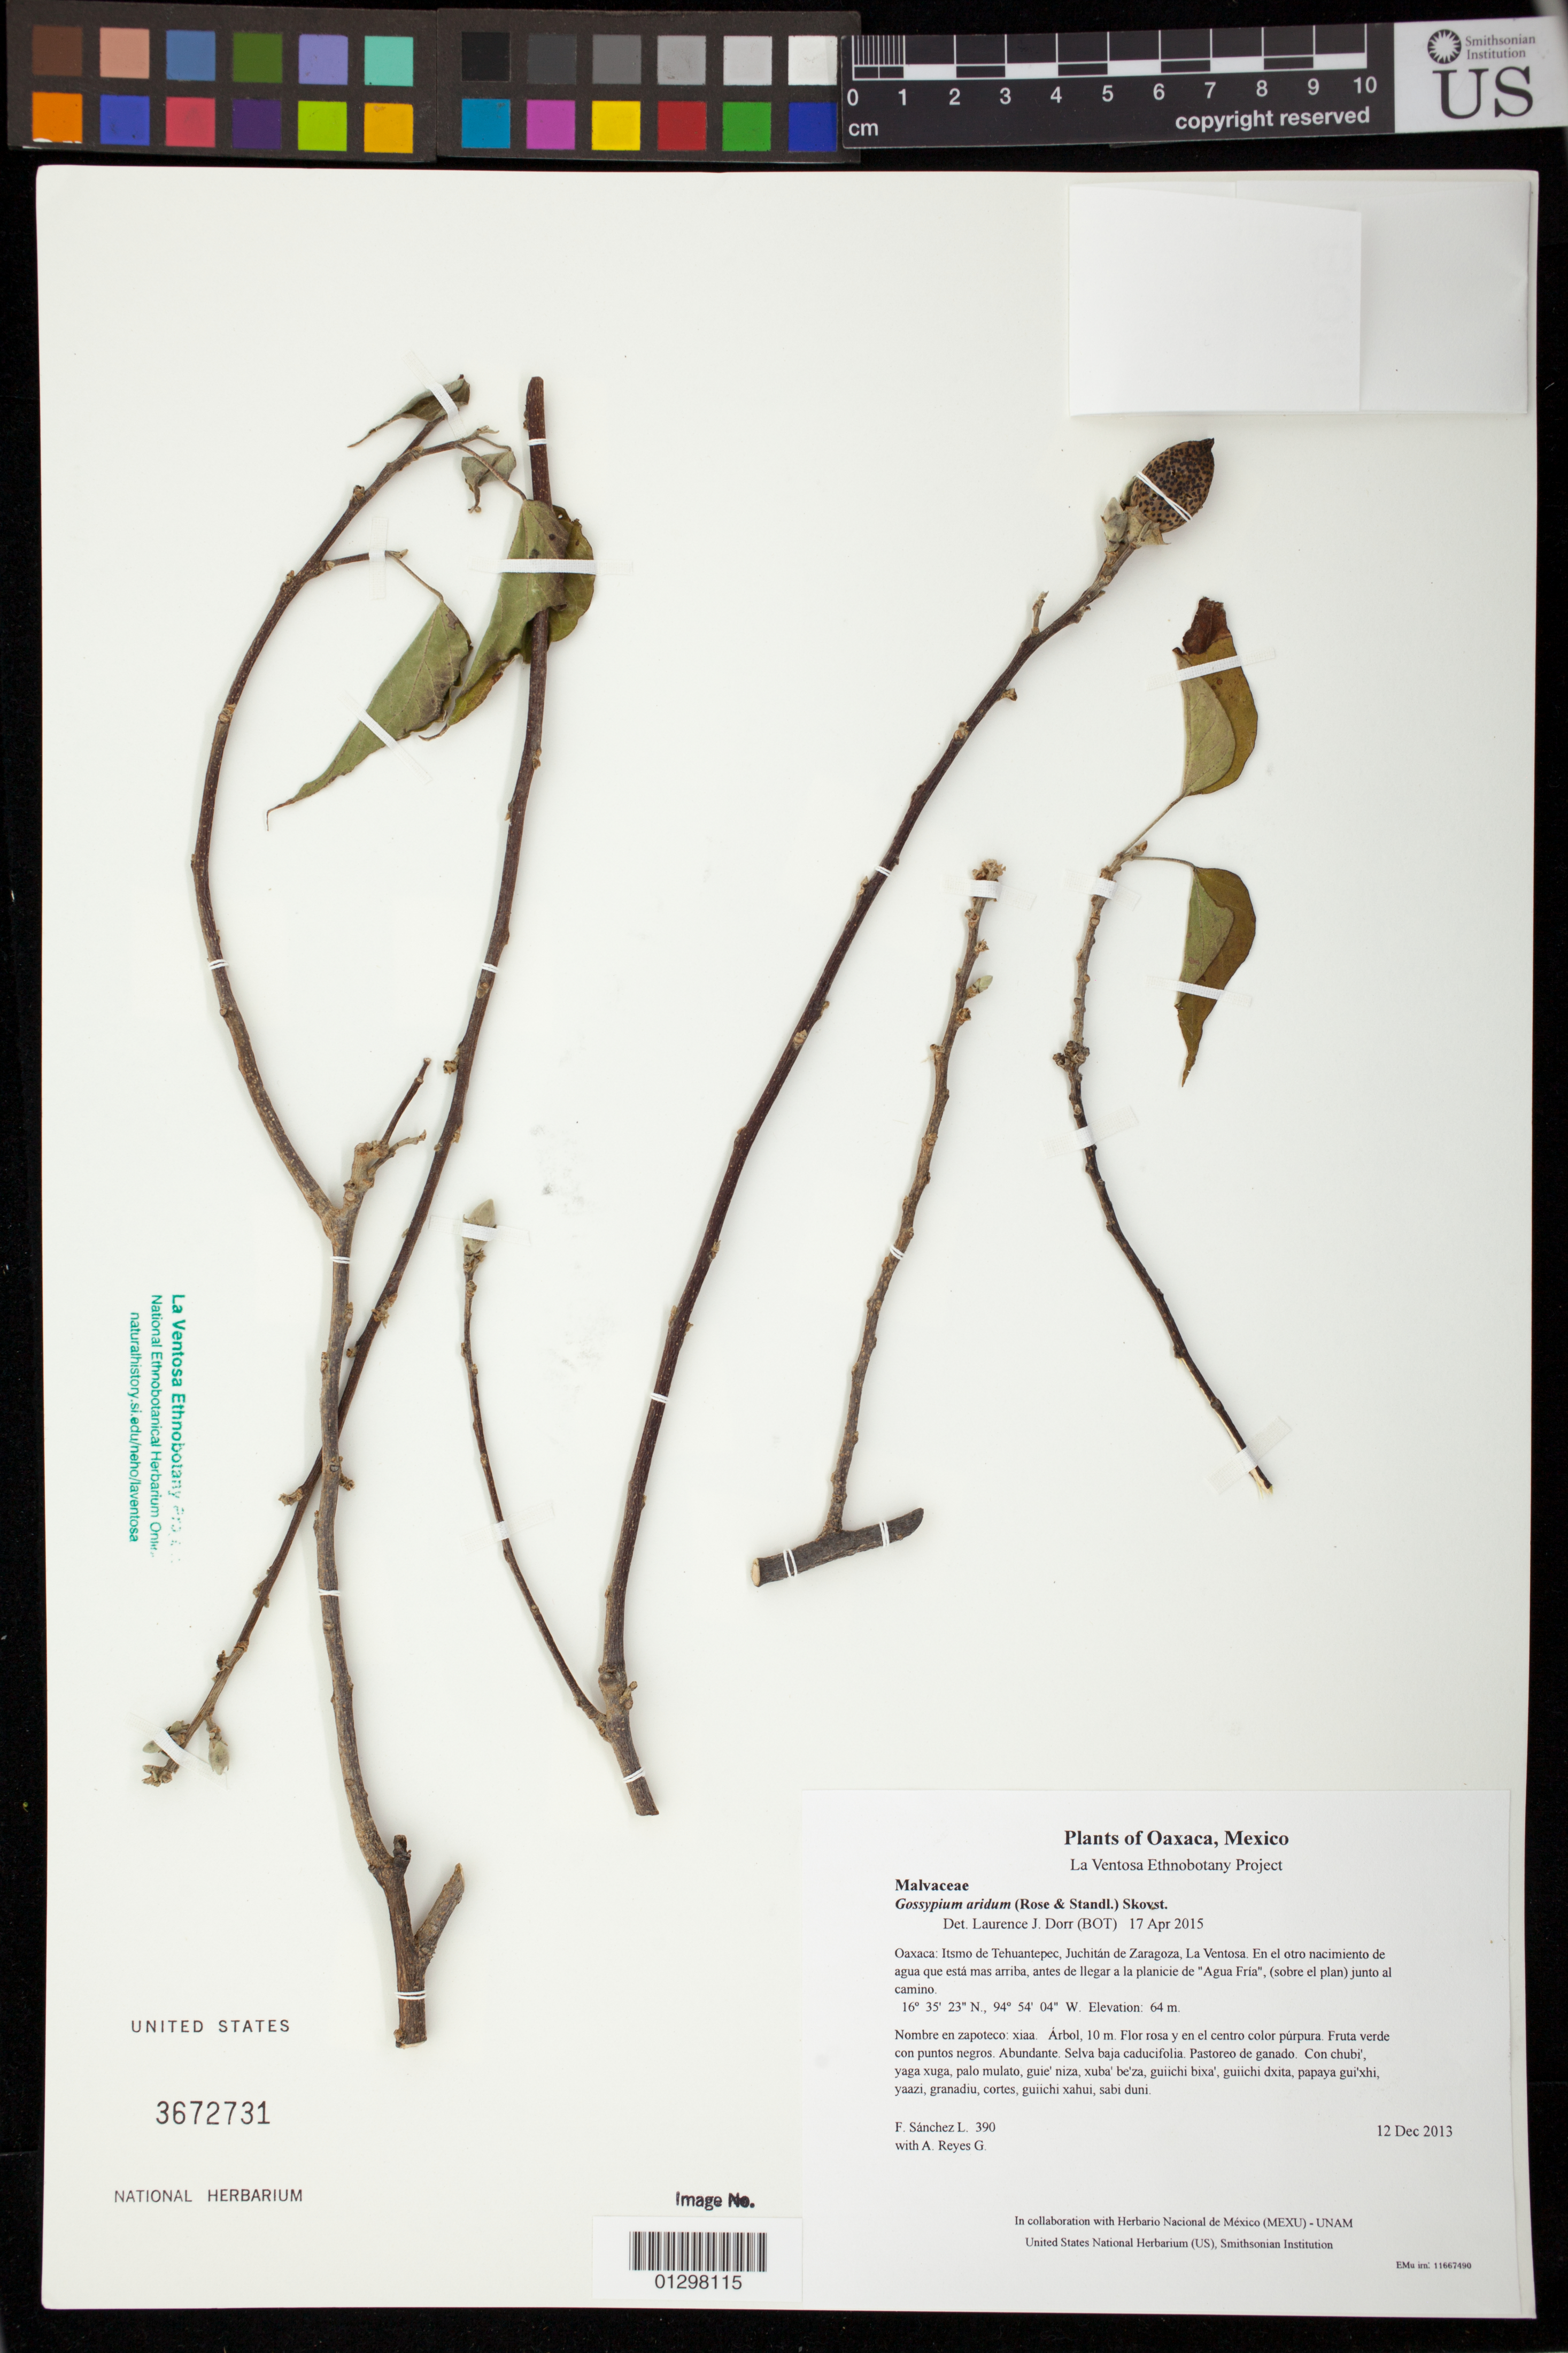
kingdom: Plantae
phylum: Tracheophyta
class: Magnoliopsida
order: Malvales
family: Malvaceae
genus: Gossypium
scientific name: Gossypium aridum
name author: (Rose & Standl.) Skovsted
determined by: Dorr, L. J., (BOT), Smithsonian Institution - National Museum of Natural History (UNITED STATES)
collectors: F. Sánchez L. & A. Reyes G.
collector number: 390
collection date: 2013-12-12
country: Mexico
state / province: Oaxaca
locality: Itsmo de Tehuantepec, Juchitán de Zaragoza, La Ventosa. En el otro nacimiento de agua que está mas arriba, antes de llegar a la planicie de "Agua Fría", (sobre el plan) junto al camino.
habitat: Selva baja caducifolia. Pastoreo de ganado.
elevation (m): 64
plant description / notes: MEXU, US; Yaga. 10 m. Guie' rosa ne galahui' nagu. Cuaananaxhi naga' ne puntu nayaase. Stale.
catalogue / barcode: US 3672731